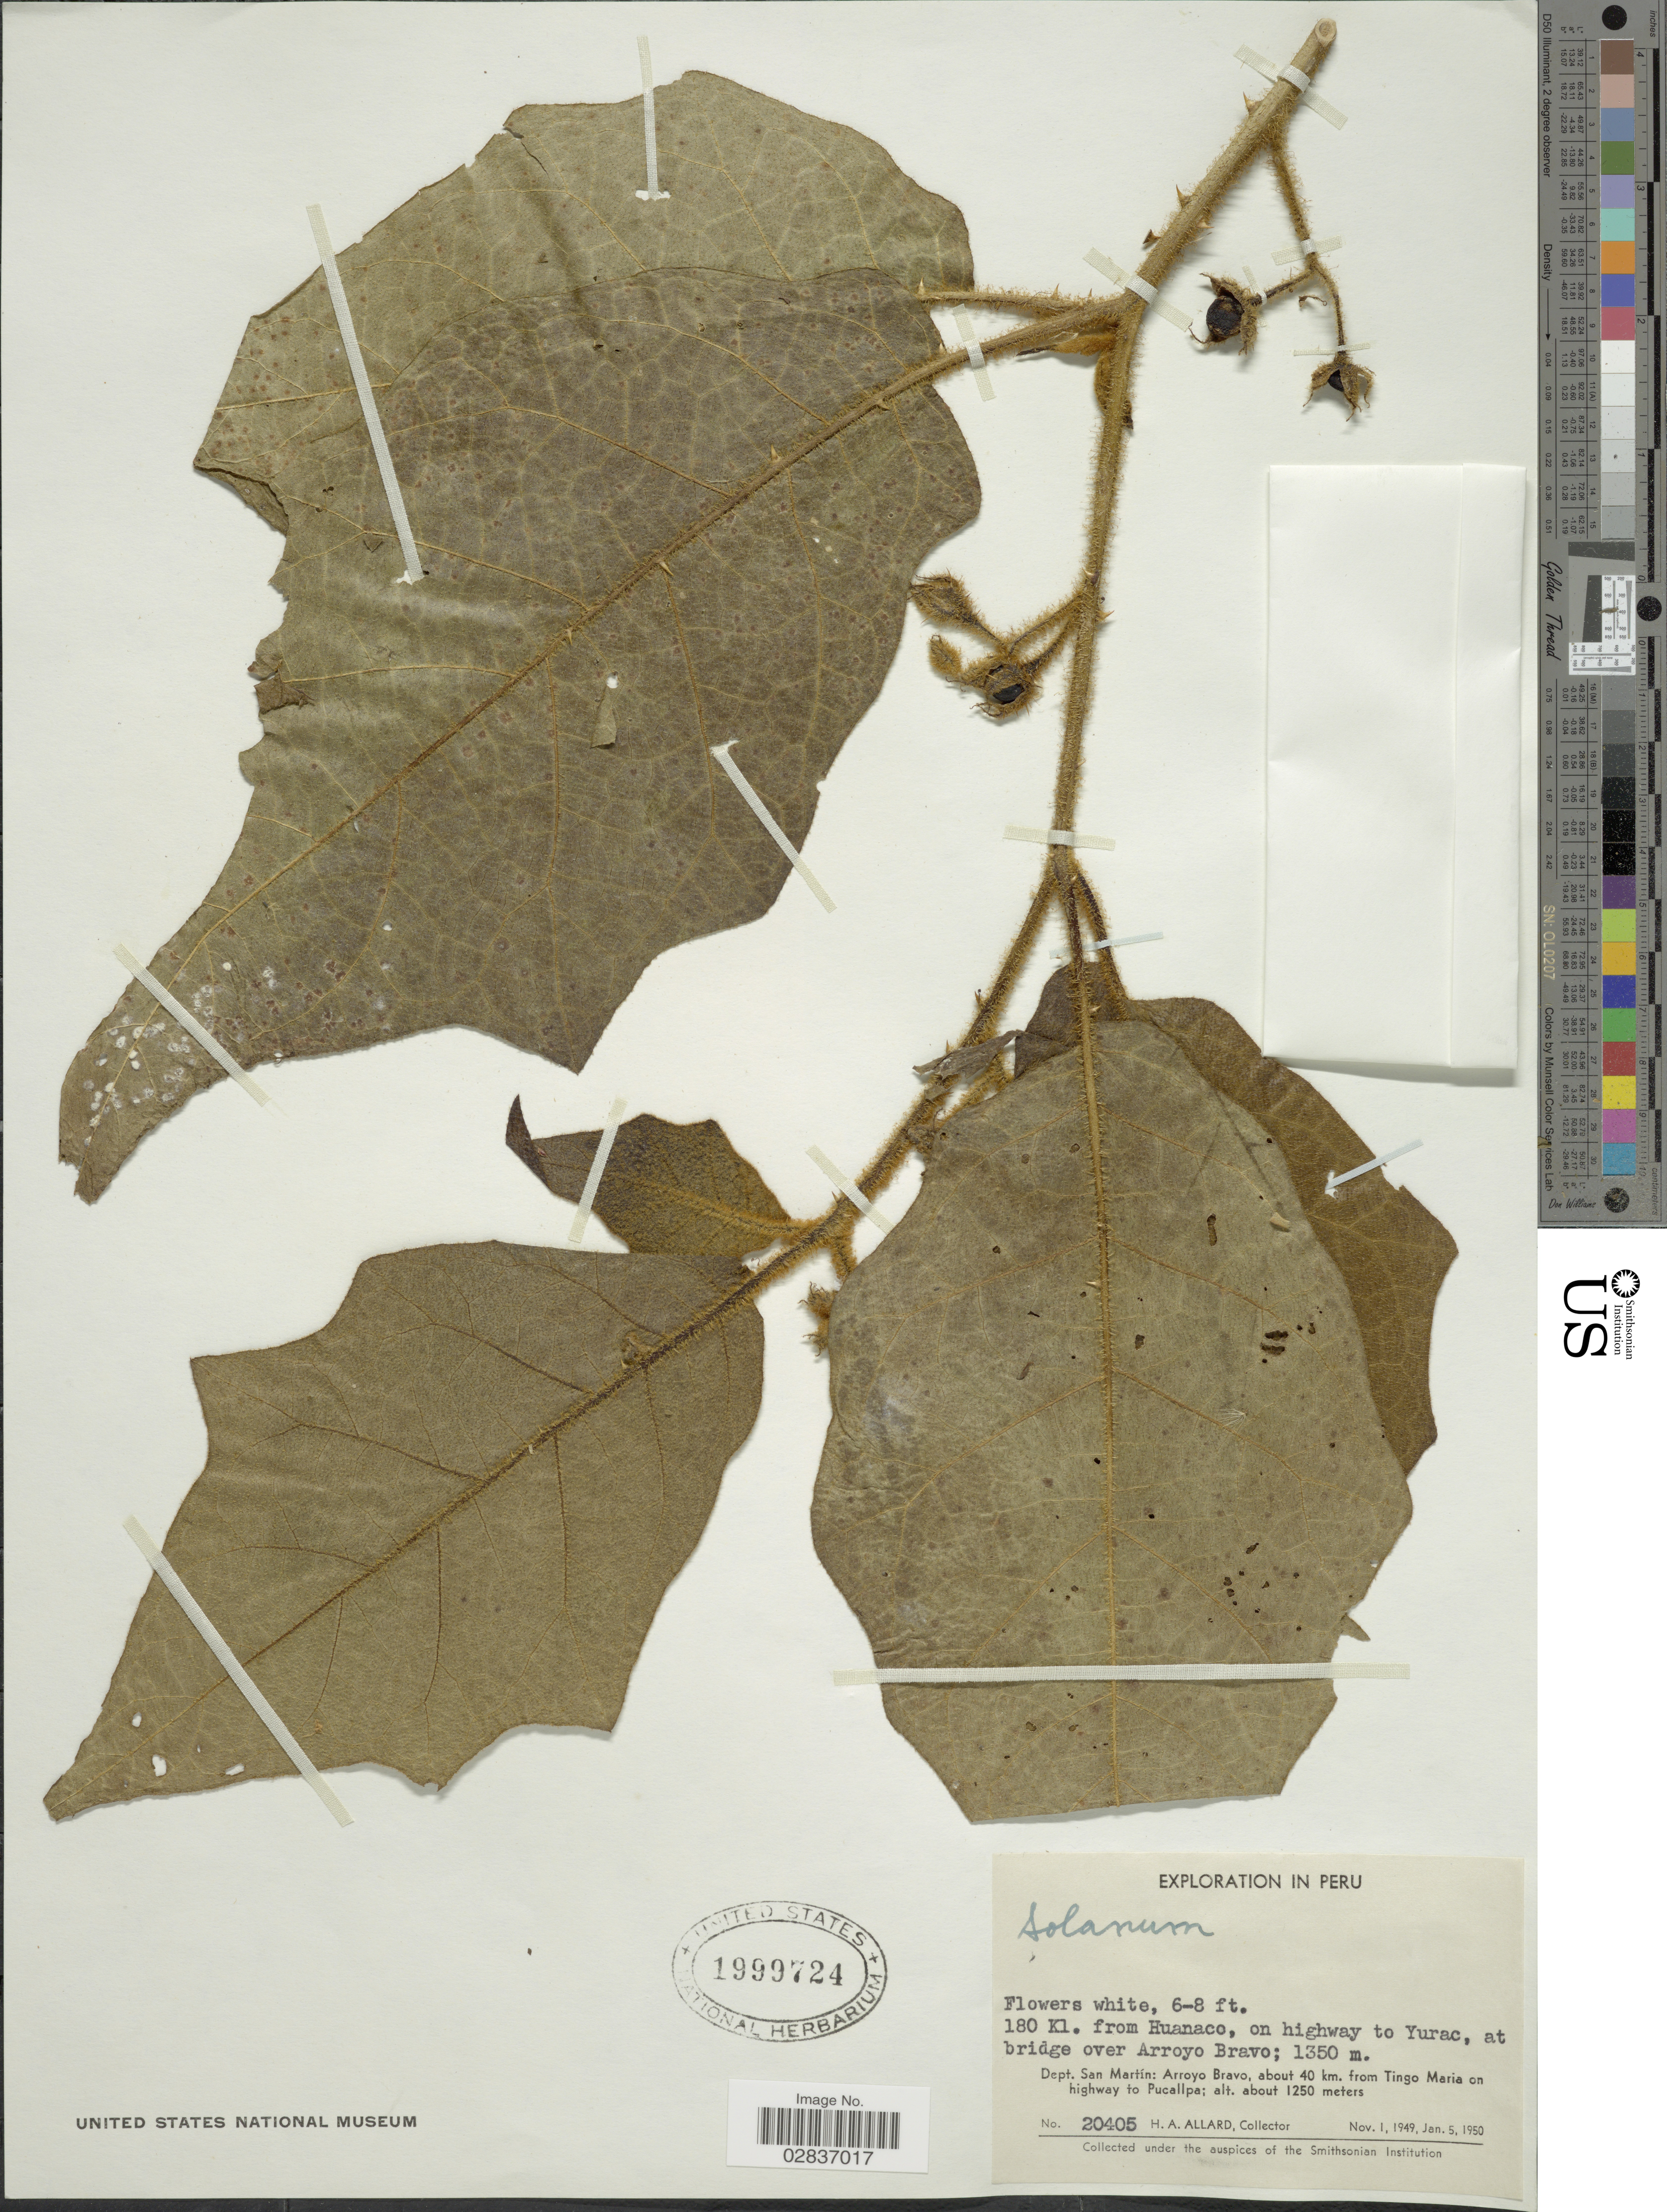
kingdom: Plantae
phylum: Tracheophyta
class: Magnoliopsida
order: Solanales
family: Solanaceae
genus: Solanum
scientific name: Solanum sp.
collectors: H. A. Allard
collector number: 20405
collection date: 1949-11-01/1950-01-05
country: Peru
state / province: San Martín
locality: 180 Kl. from Huanaco, on highway to Yurac, at bridge of Arroyo Bravo, Dept. San Martin: Arroyo Bravo, about 40 km. from Tingo Maria on highway to Pucallpa.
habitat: on highway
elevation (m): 1350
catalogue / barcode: US 1999724